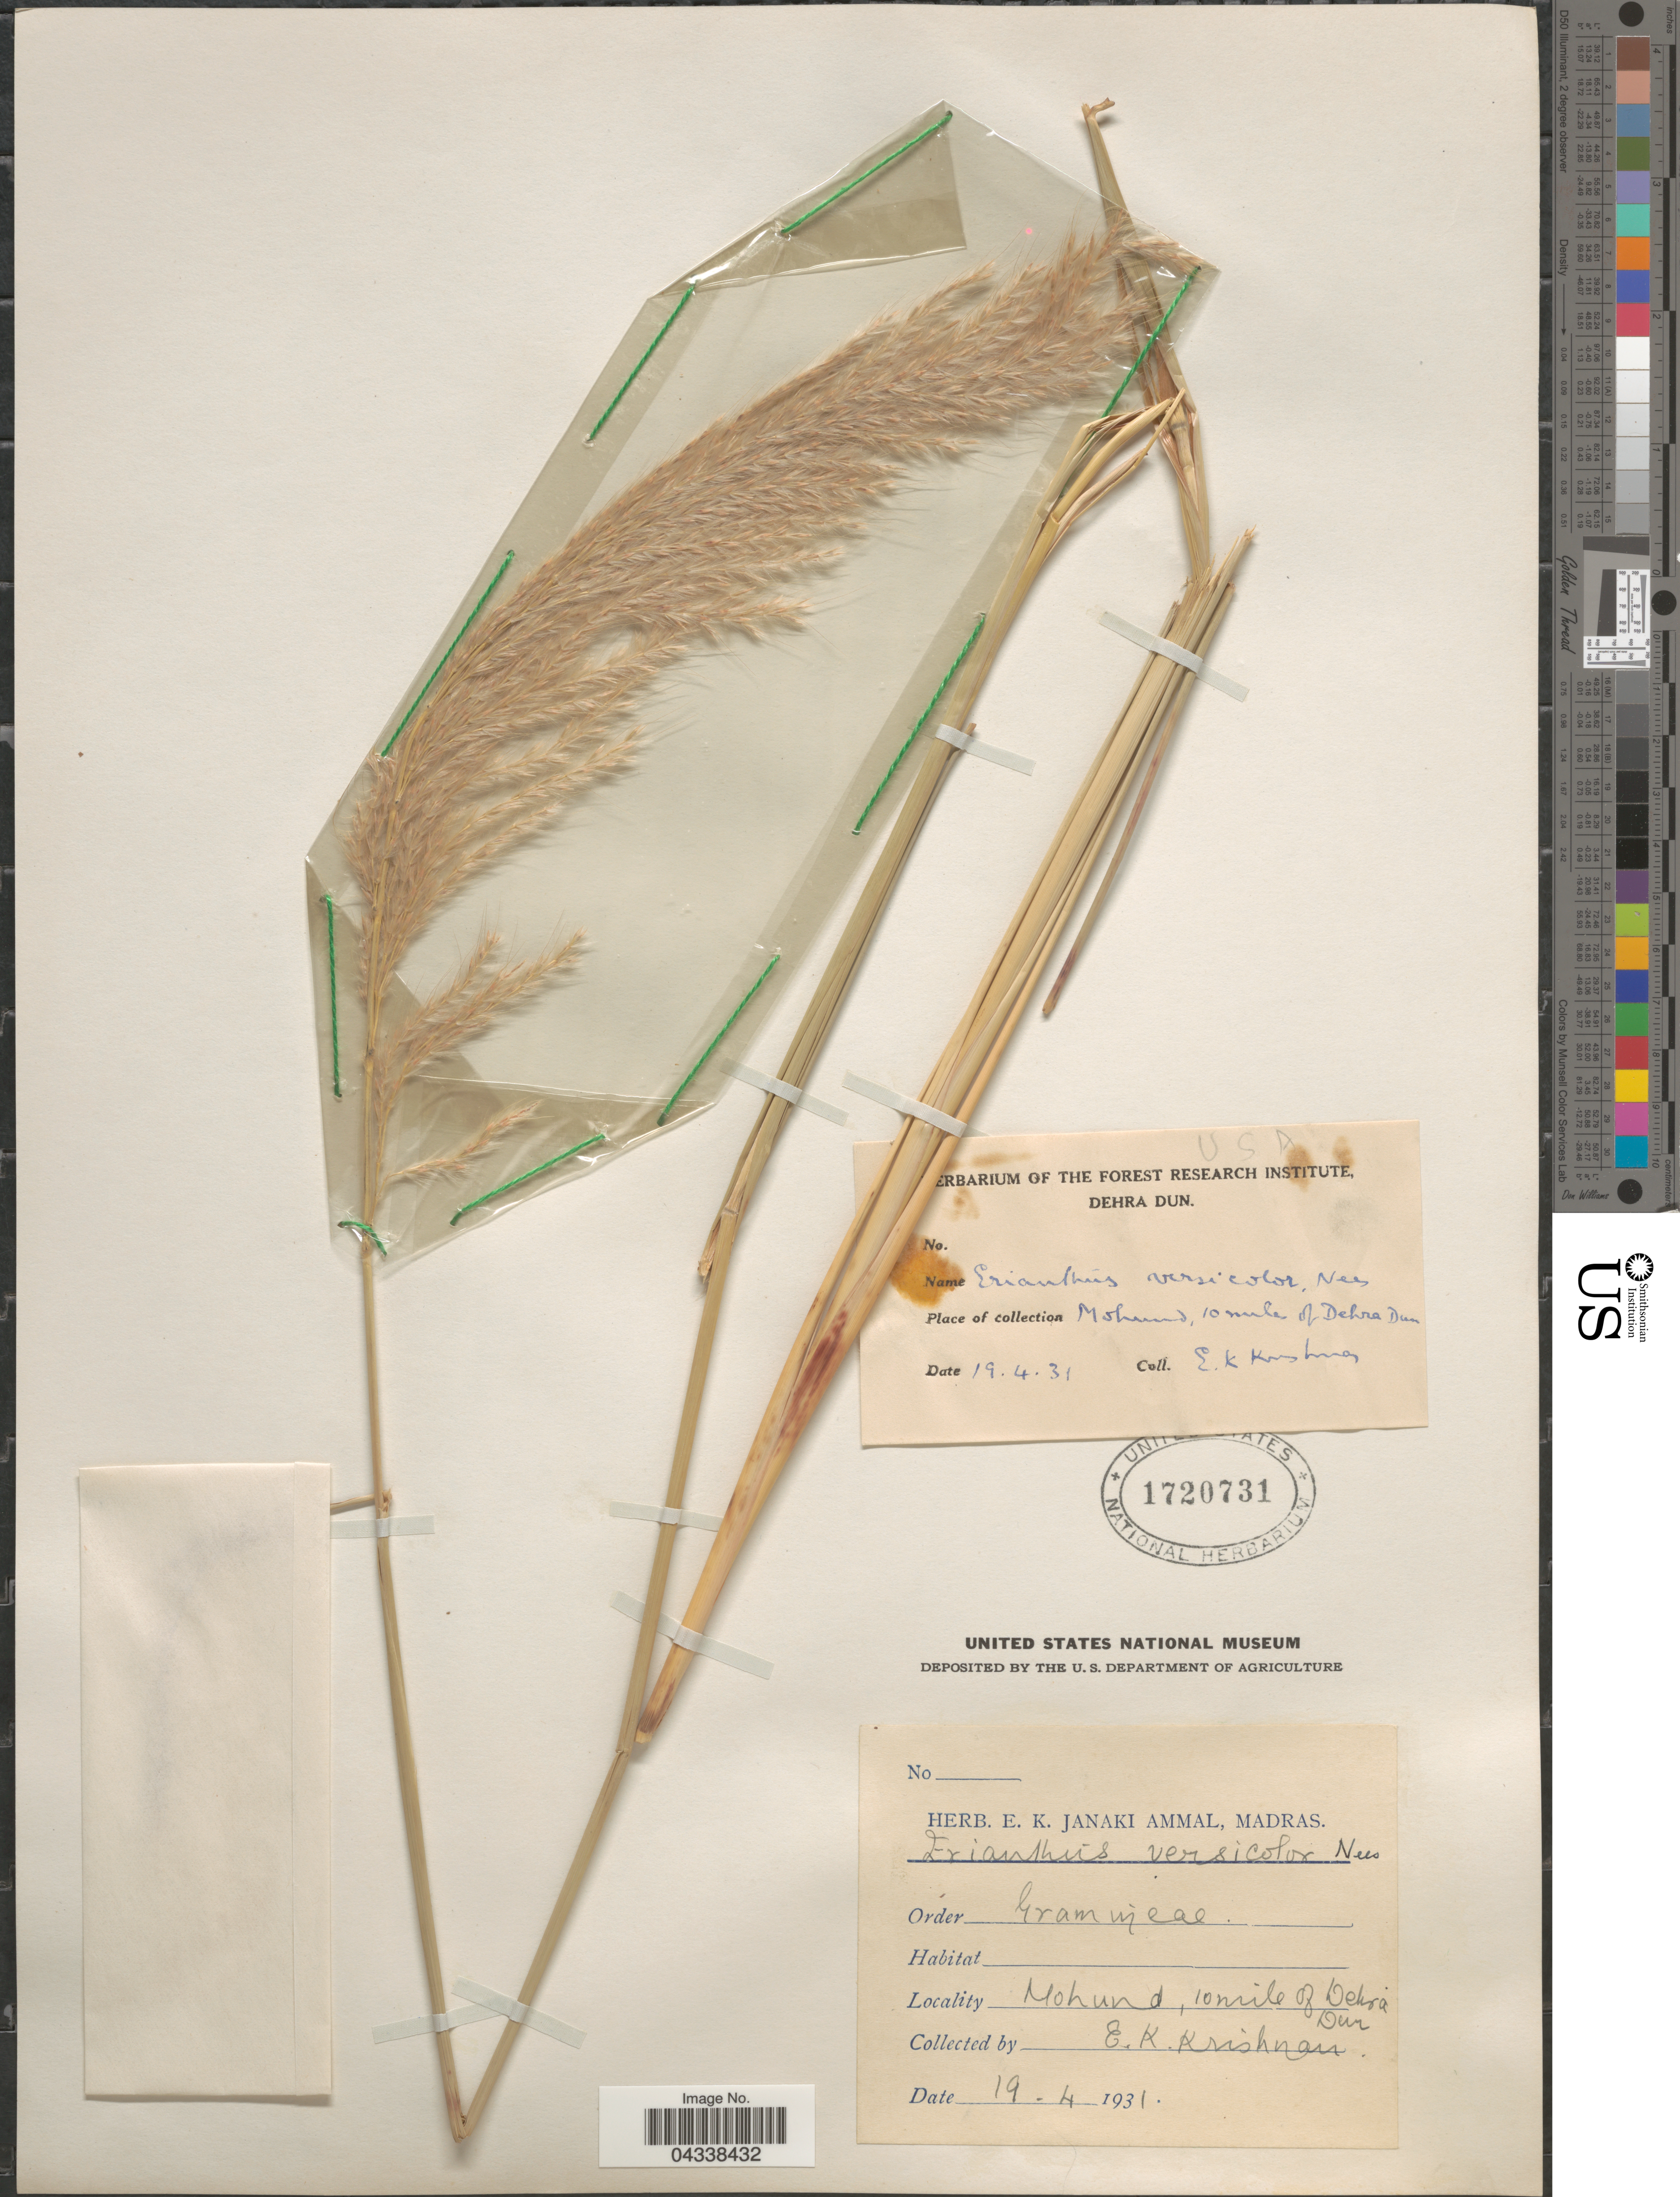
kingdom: Plantae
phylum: Tracheophyta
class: Liliopsida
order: Poales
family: Poaceae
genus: Saccharum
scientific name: Saccharum rufipilum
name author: Steud.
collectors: E. Krishnan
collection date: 1931-04-19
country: India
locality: Mohund, 10 mile of Dehra Dun.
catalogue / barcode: US 1720731